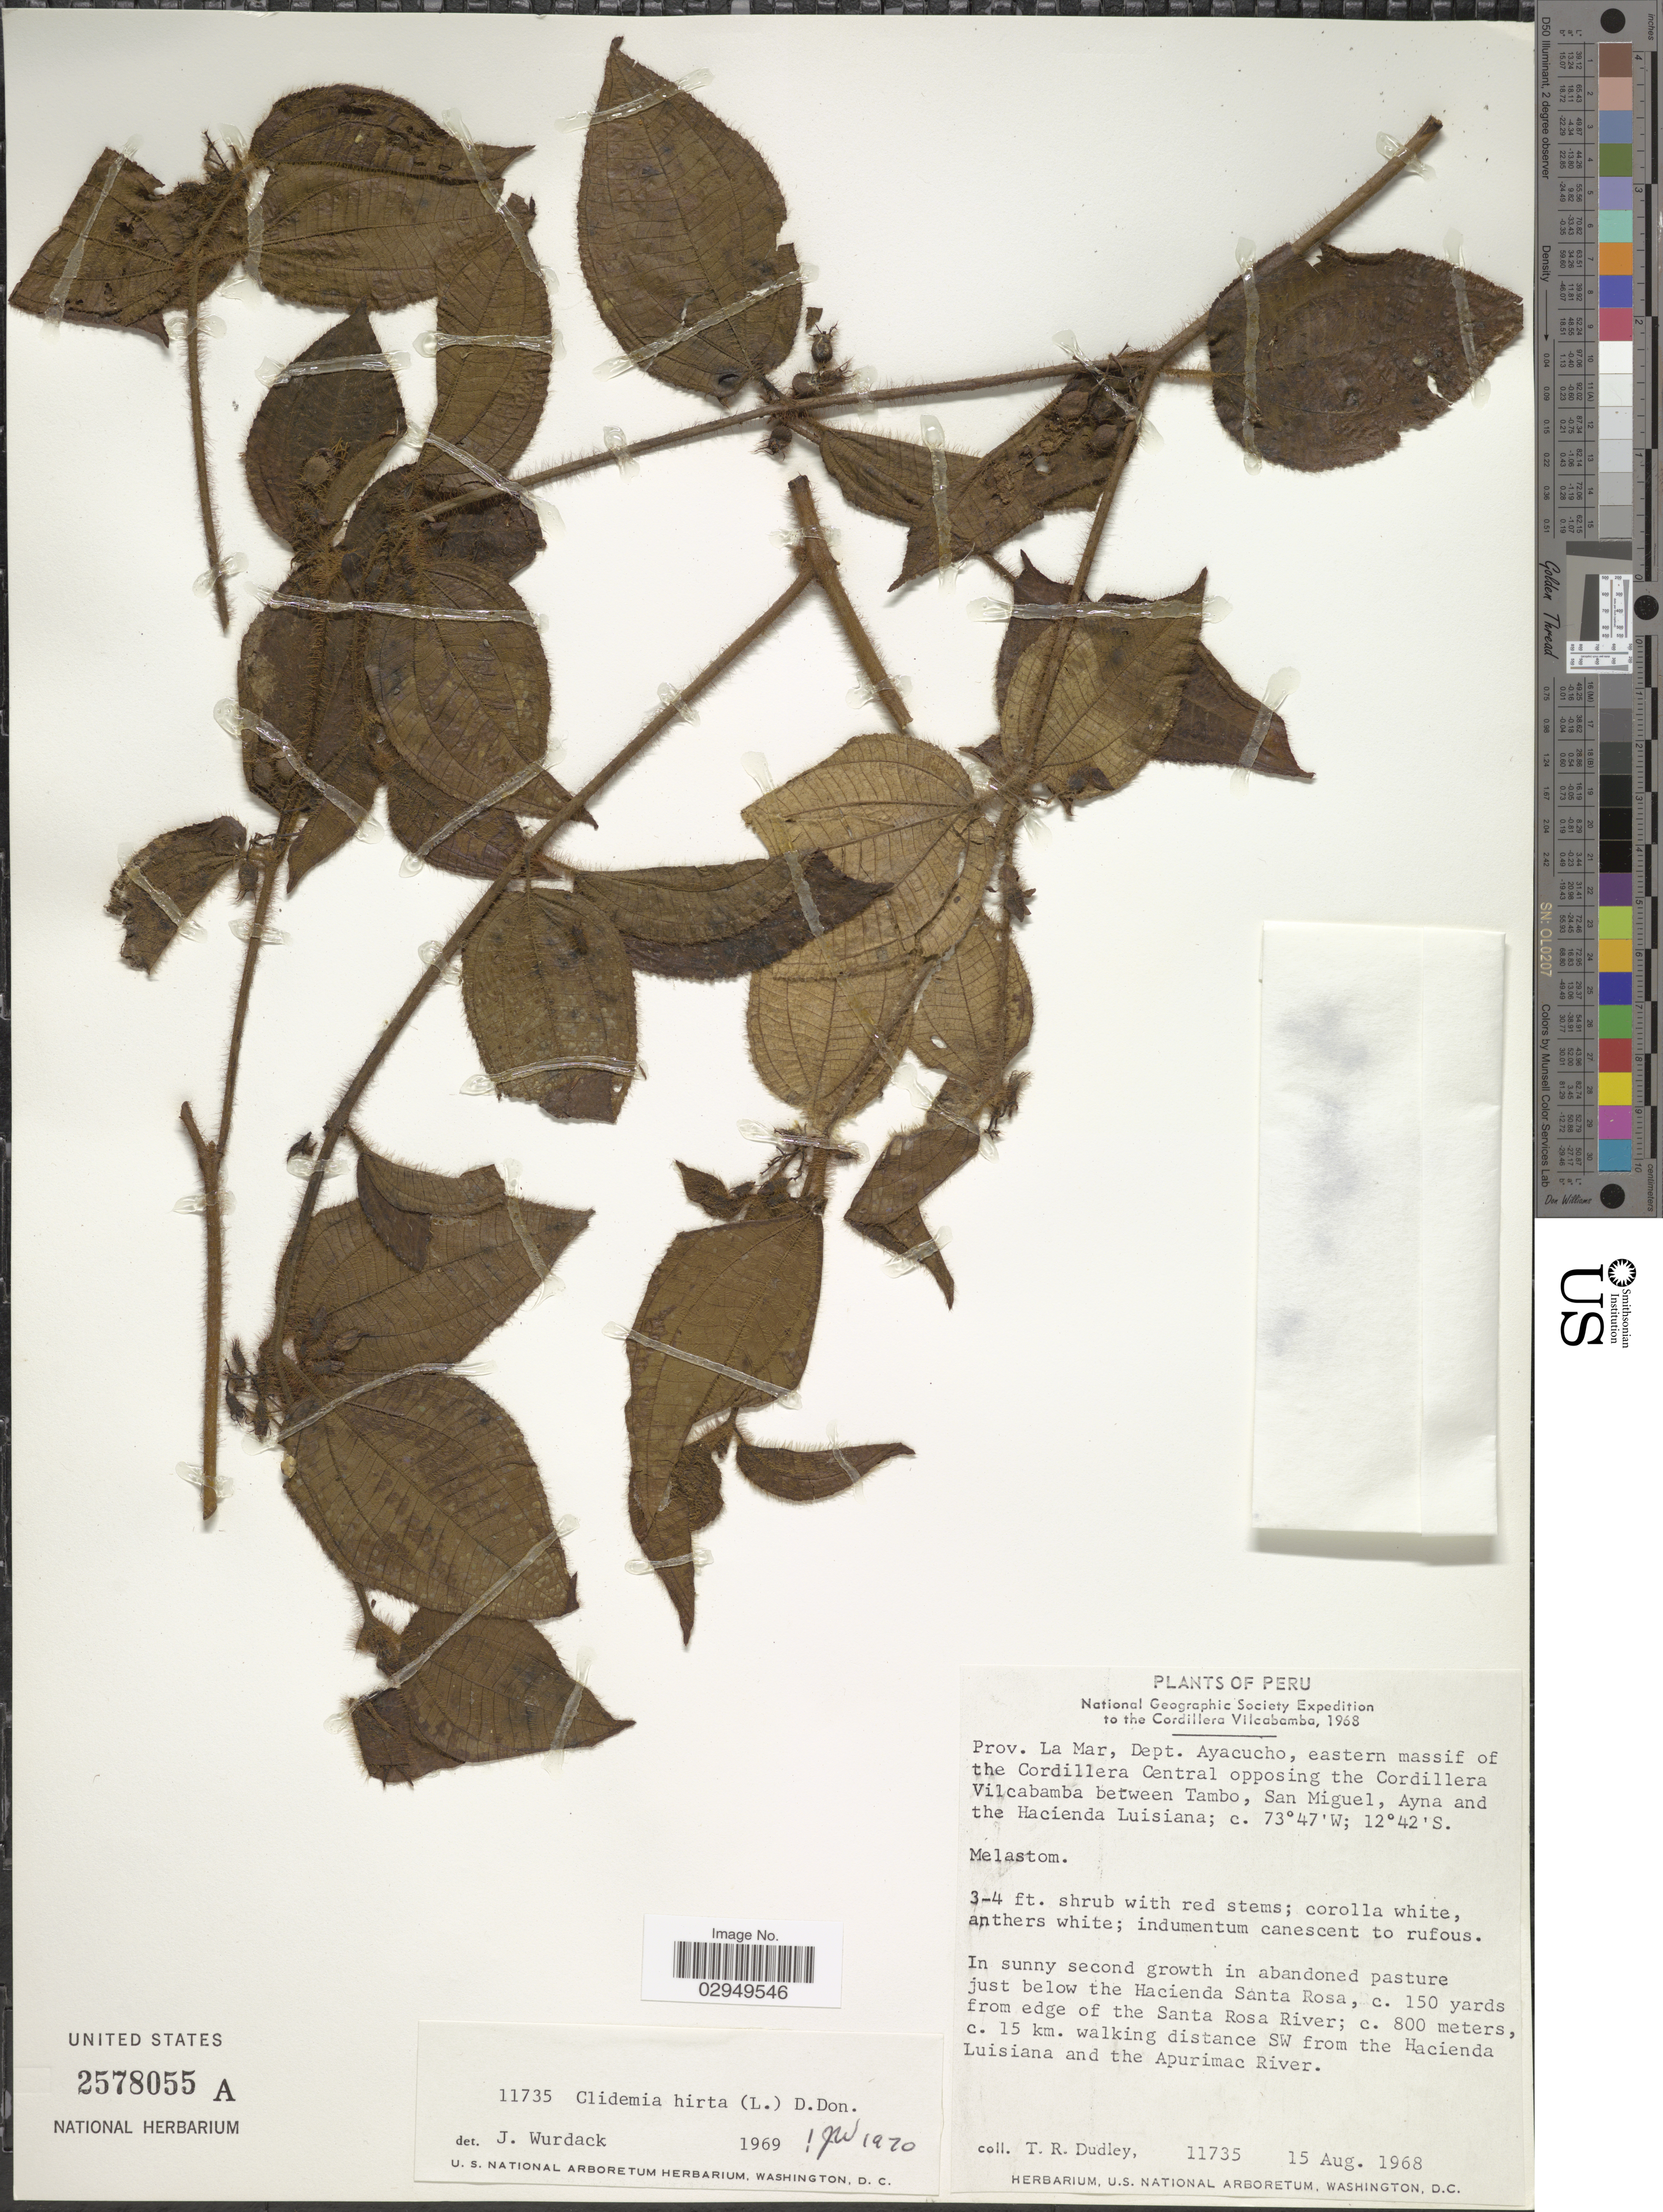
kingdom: Plantae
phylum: Tracheophyta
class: Magnoliopsida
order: Myrtales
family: Melastomataceae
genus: Clidemia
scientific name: Clidemia hirta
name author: (L.) D. Don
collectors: T. R. Dudley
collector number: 11735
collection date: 1968-08-15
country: Peru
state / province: Ayacucho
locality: Prov. La Mar, Dept. Ayacucho, eastern massif of the Cordillera Central opposing the Cordillera Vilcabamba between Tambo, San Miguel, Ayna and the Hacienda Luisiana. In sunny second growth in abandoned pasture just below the Hacienda Santa Rosa, c. 150 yards from edge of the Santa Rosa River, c. 15 km. walking distance SW from the Hacienda Luisiana and the Apurimac River. Cordillera Vilcabamba.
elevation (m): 800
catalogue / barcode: US 2578055A